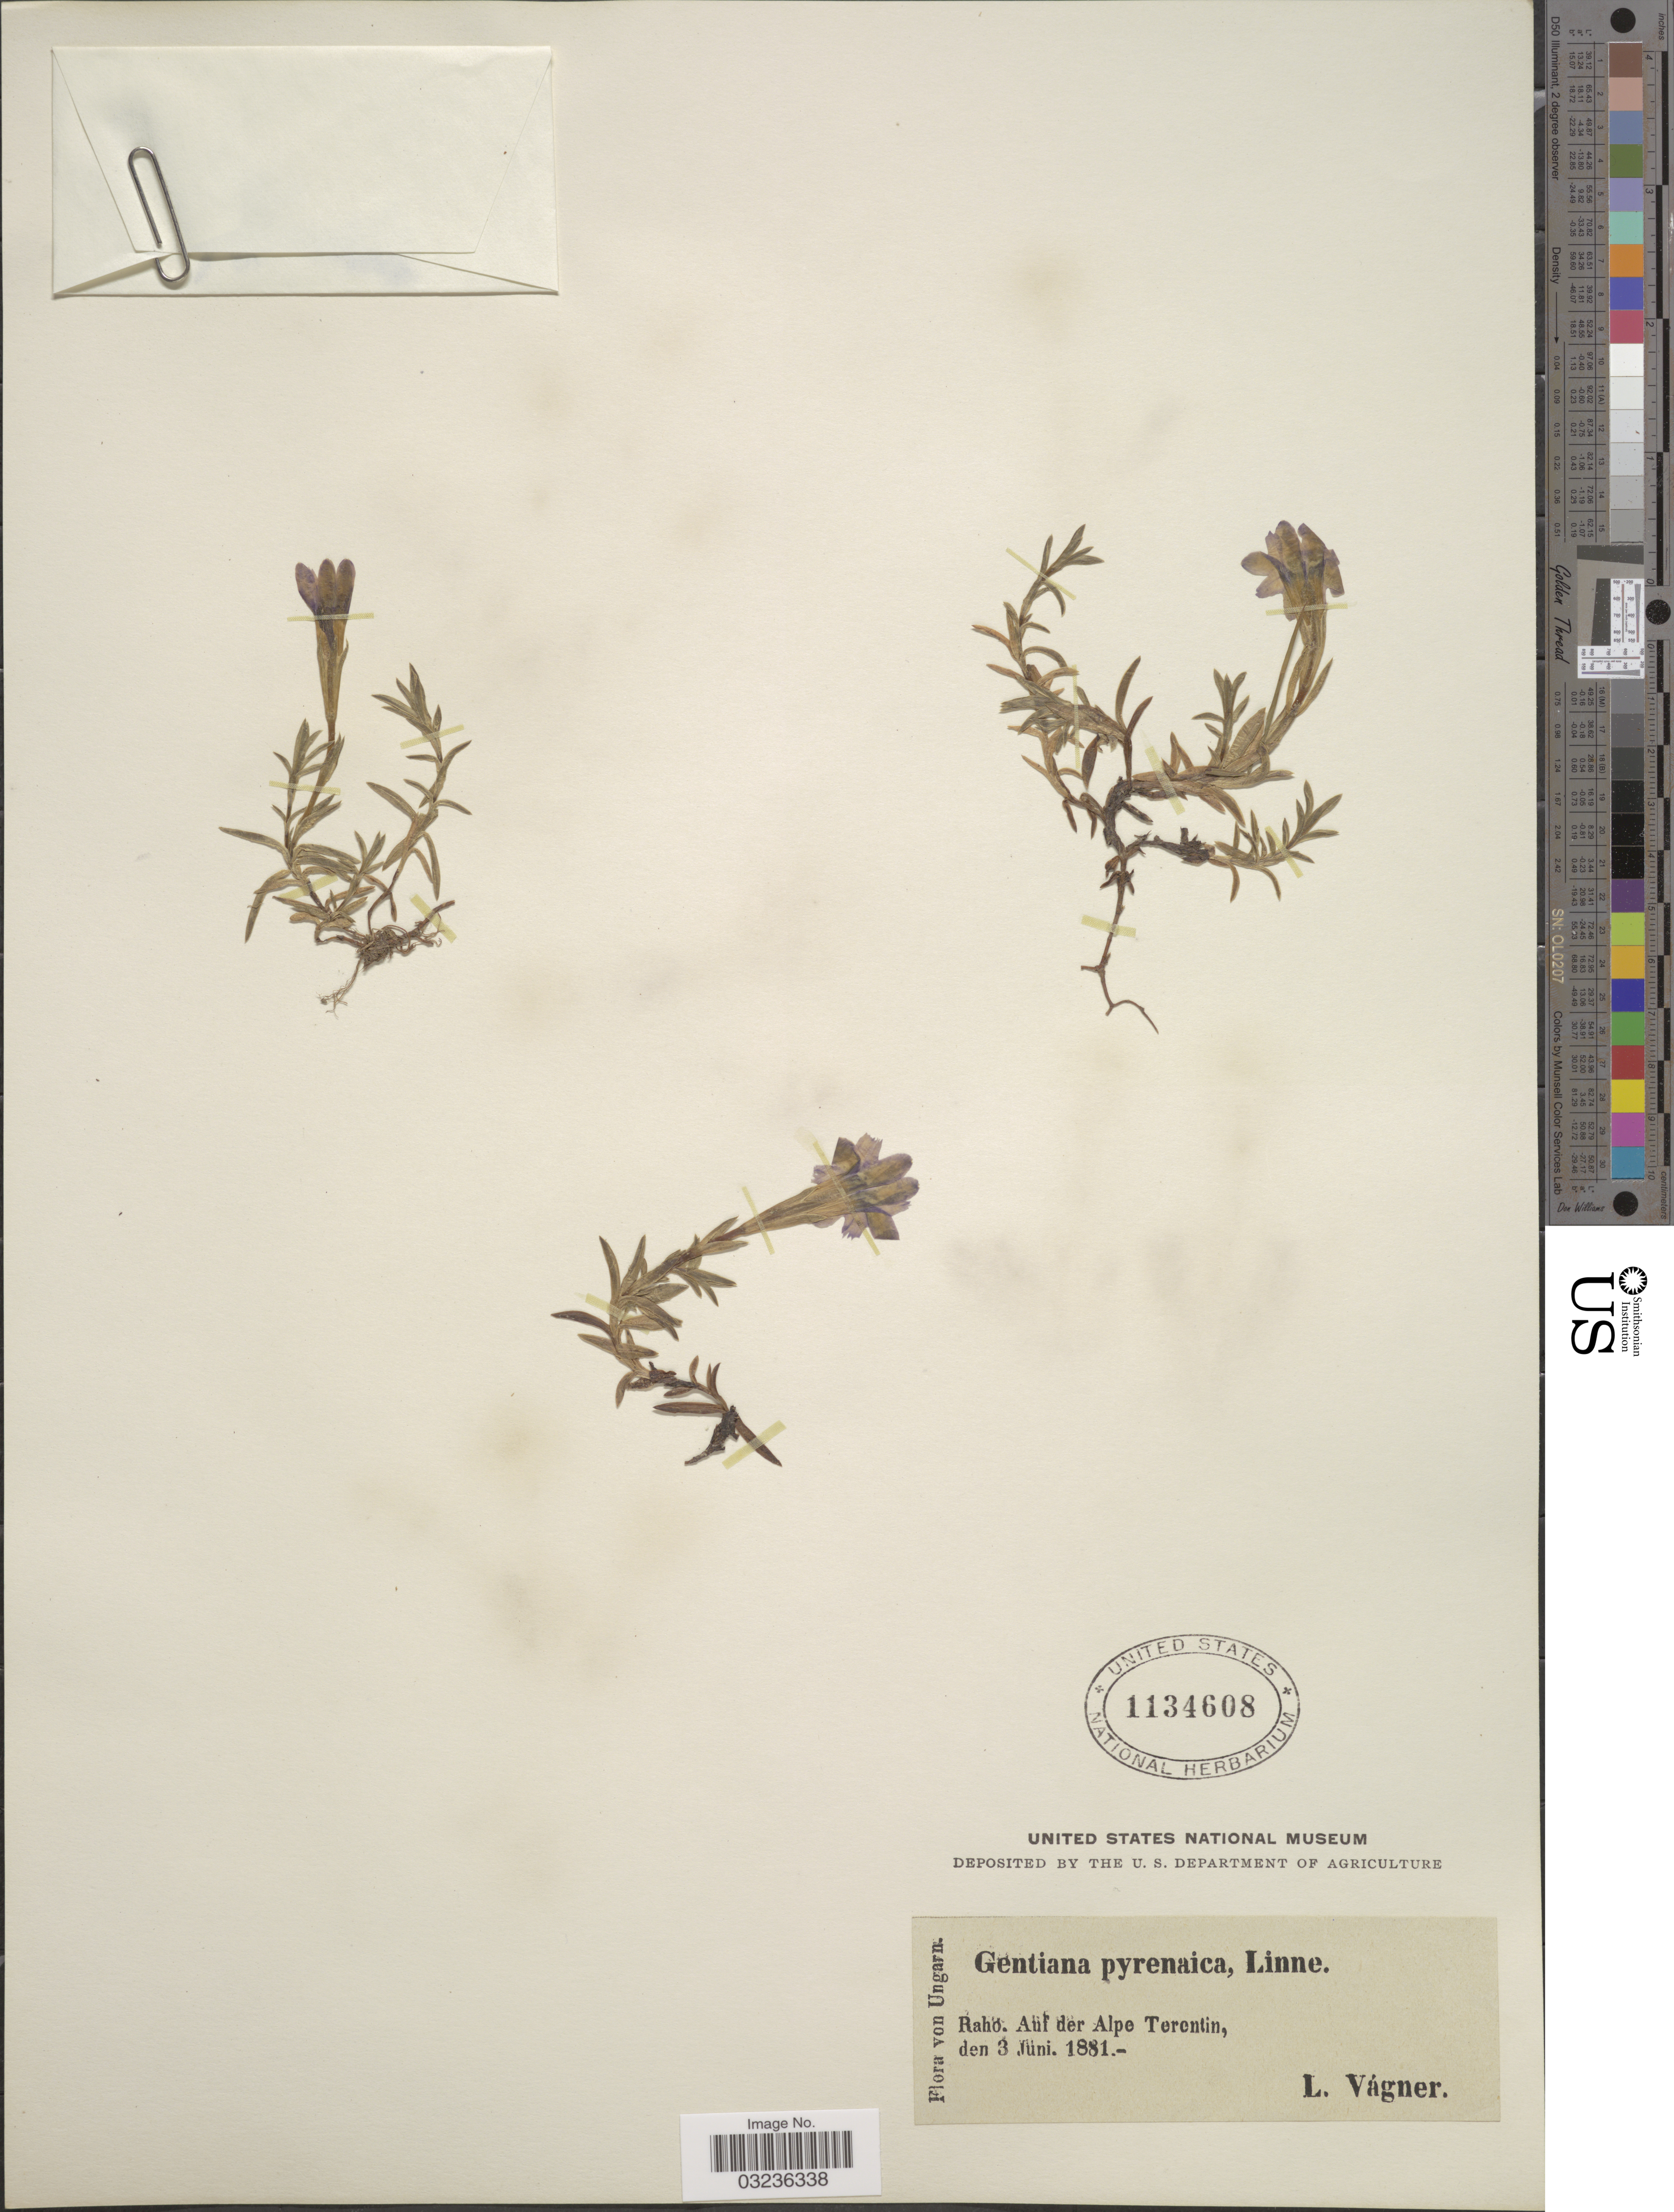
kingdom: Plantae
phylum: Tracheophyta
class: Magnoliopsida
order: Gentianales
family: Gentianaceae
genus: Gentiana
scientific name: Gentiana pyrenaica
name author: L.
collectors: L. Vagner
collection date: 1881-06-03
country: Ukraine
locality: Raho. Auf der Alpe Terentin.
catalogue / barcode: US 1134608